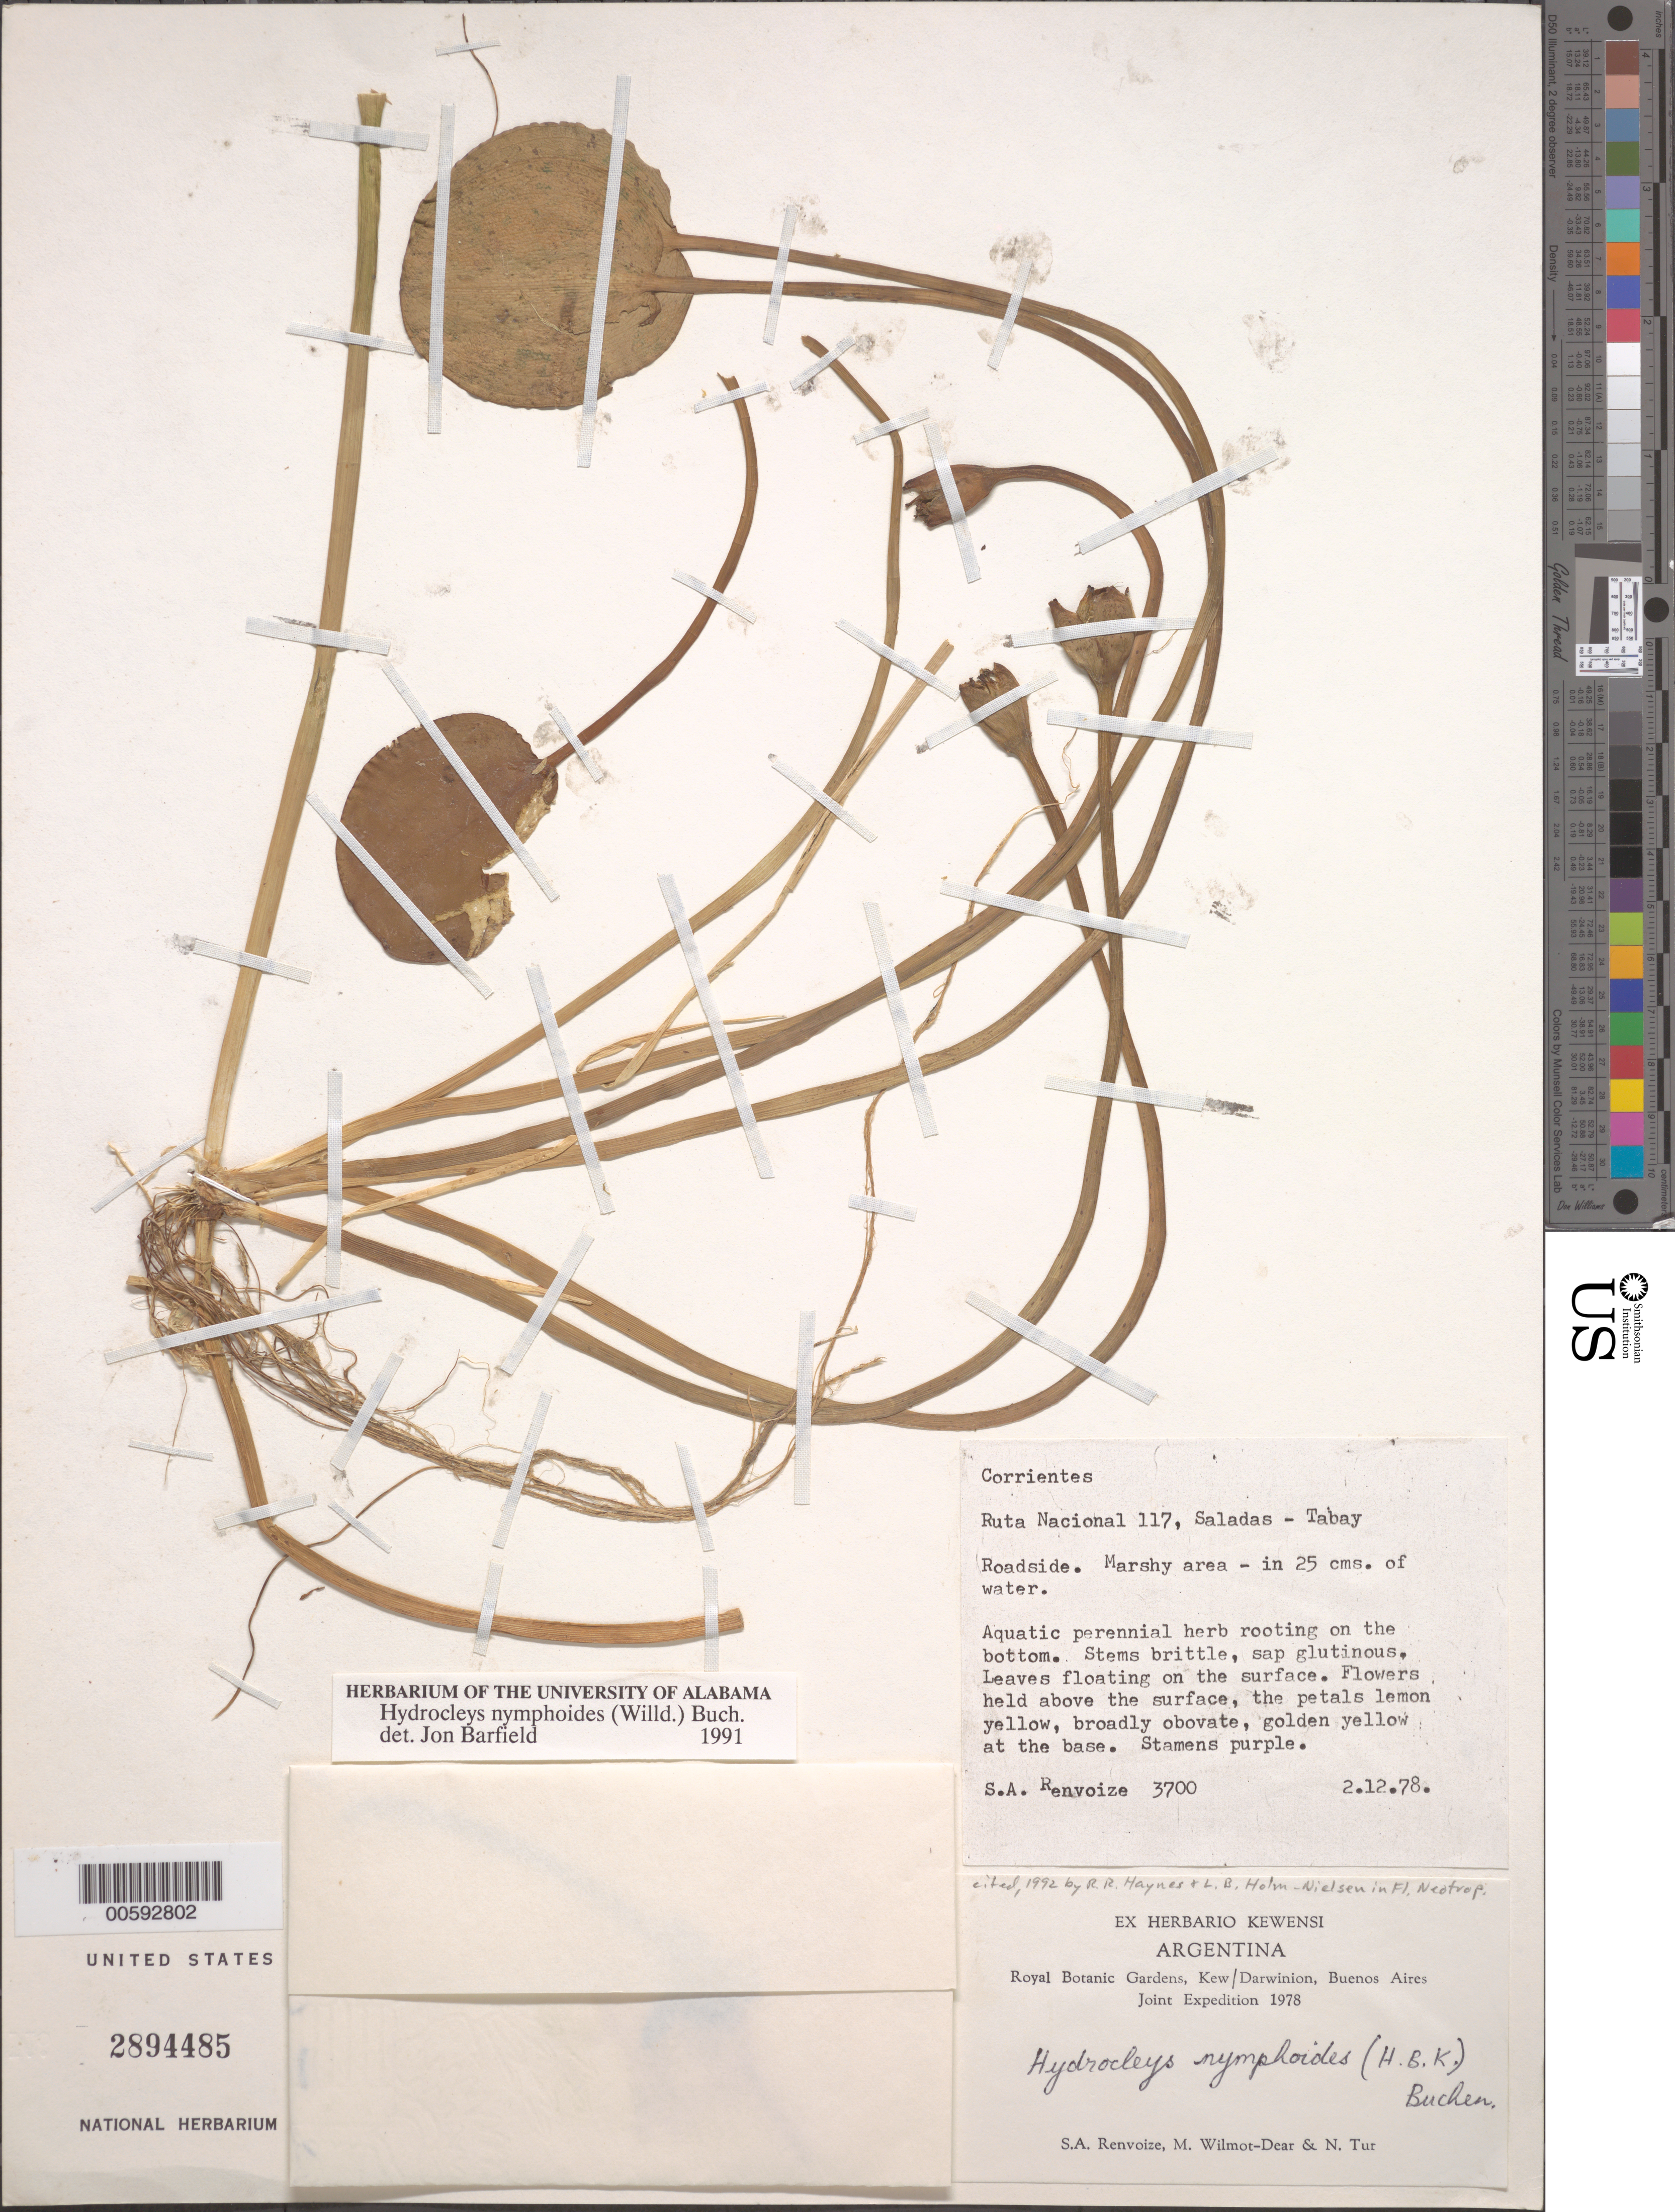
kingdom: Plantae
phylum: Tracheophyta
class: Liliopsida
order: Alismatales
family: Alismataceae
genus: Hydrocleys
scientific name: Hydrocleys nymphoides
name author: (Humb. & Bonpl. ex Willd.) Buchenau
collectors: S. A. Renvoize, M. Vilmot-Dear & N. Tur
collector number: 3700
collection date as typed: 1978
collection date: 1978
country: Argentina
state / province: San Luis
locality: Ruta National 117, Saladas - Tabay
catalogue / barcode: US 2894485